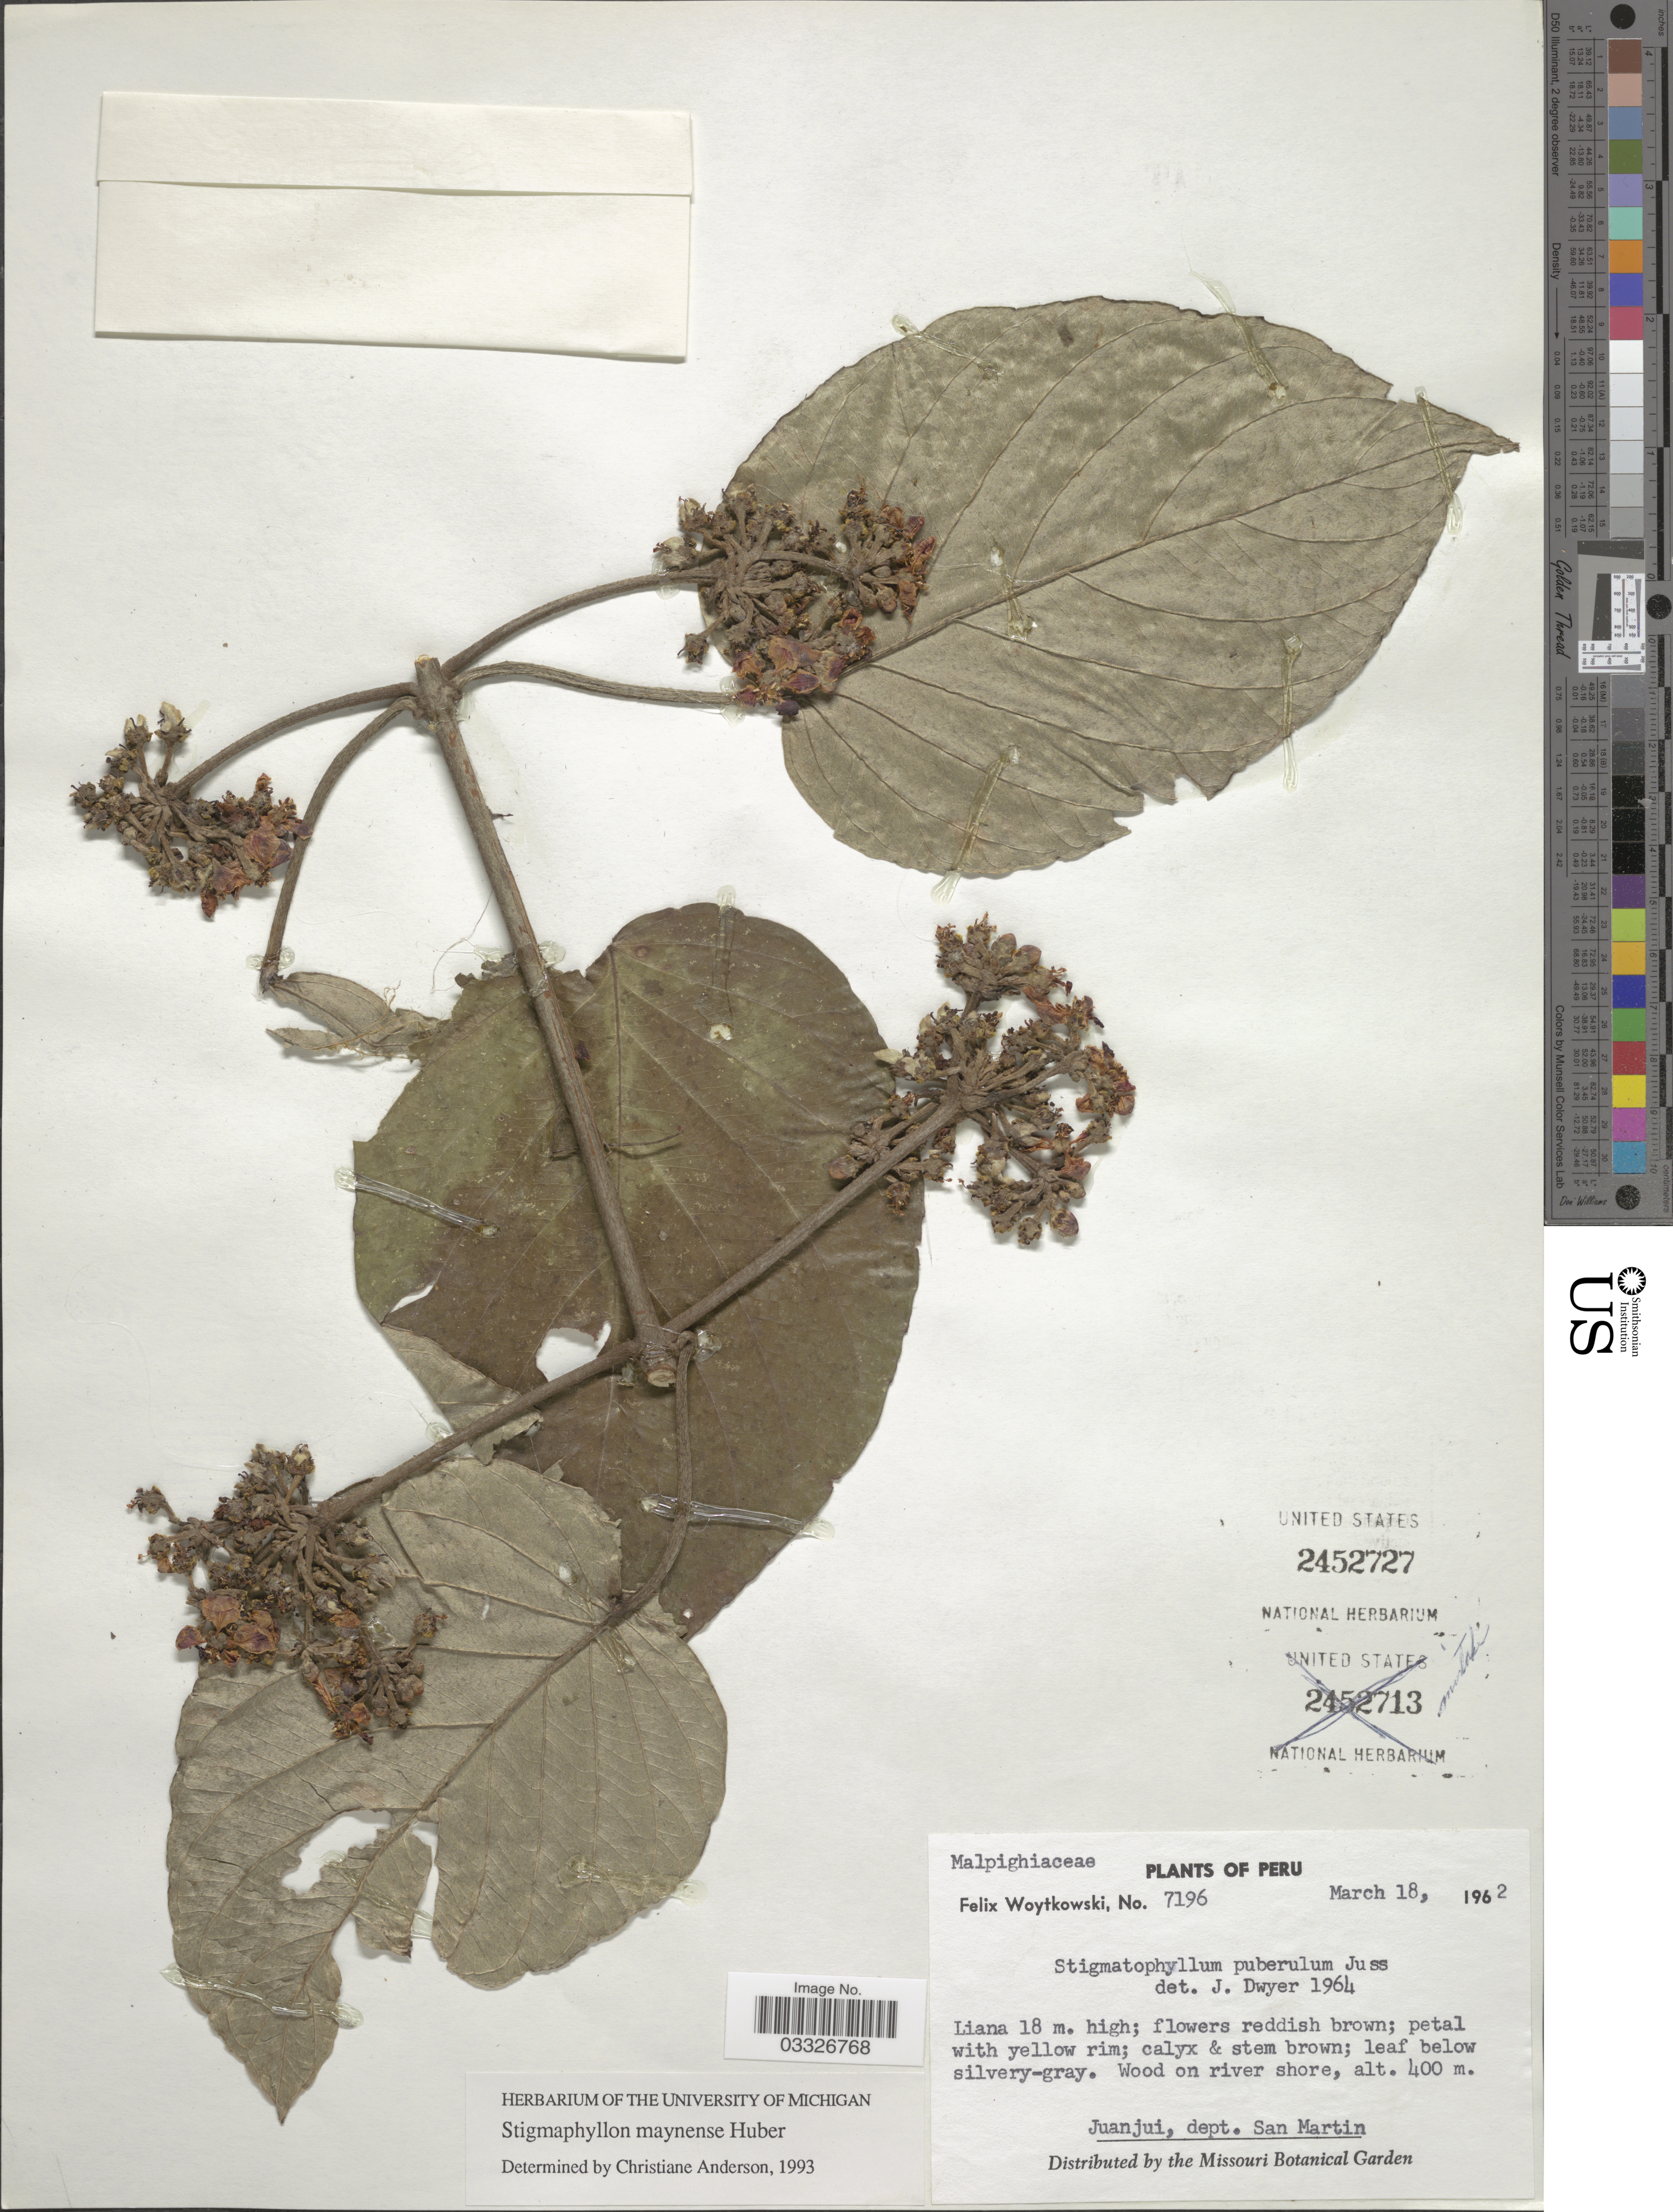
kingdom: Plantae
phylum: Tracheophyta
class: Magnoliopsida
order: Malpighiales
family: Malpighiaceae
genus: Stigmaphyllon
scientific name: Stigmaphyllon maynense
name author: Huber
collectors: F. Woytkowski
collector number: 7196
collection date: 1962-03-18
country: Peru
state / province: San Martín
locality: Juanjui, dept. San Martin.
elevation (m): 400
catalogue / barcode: US 2452727